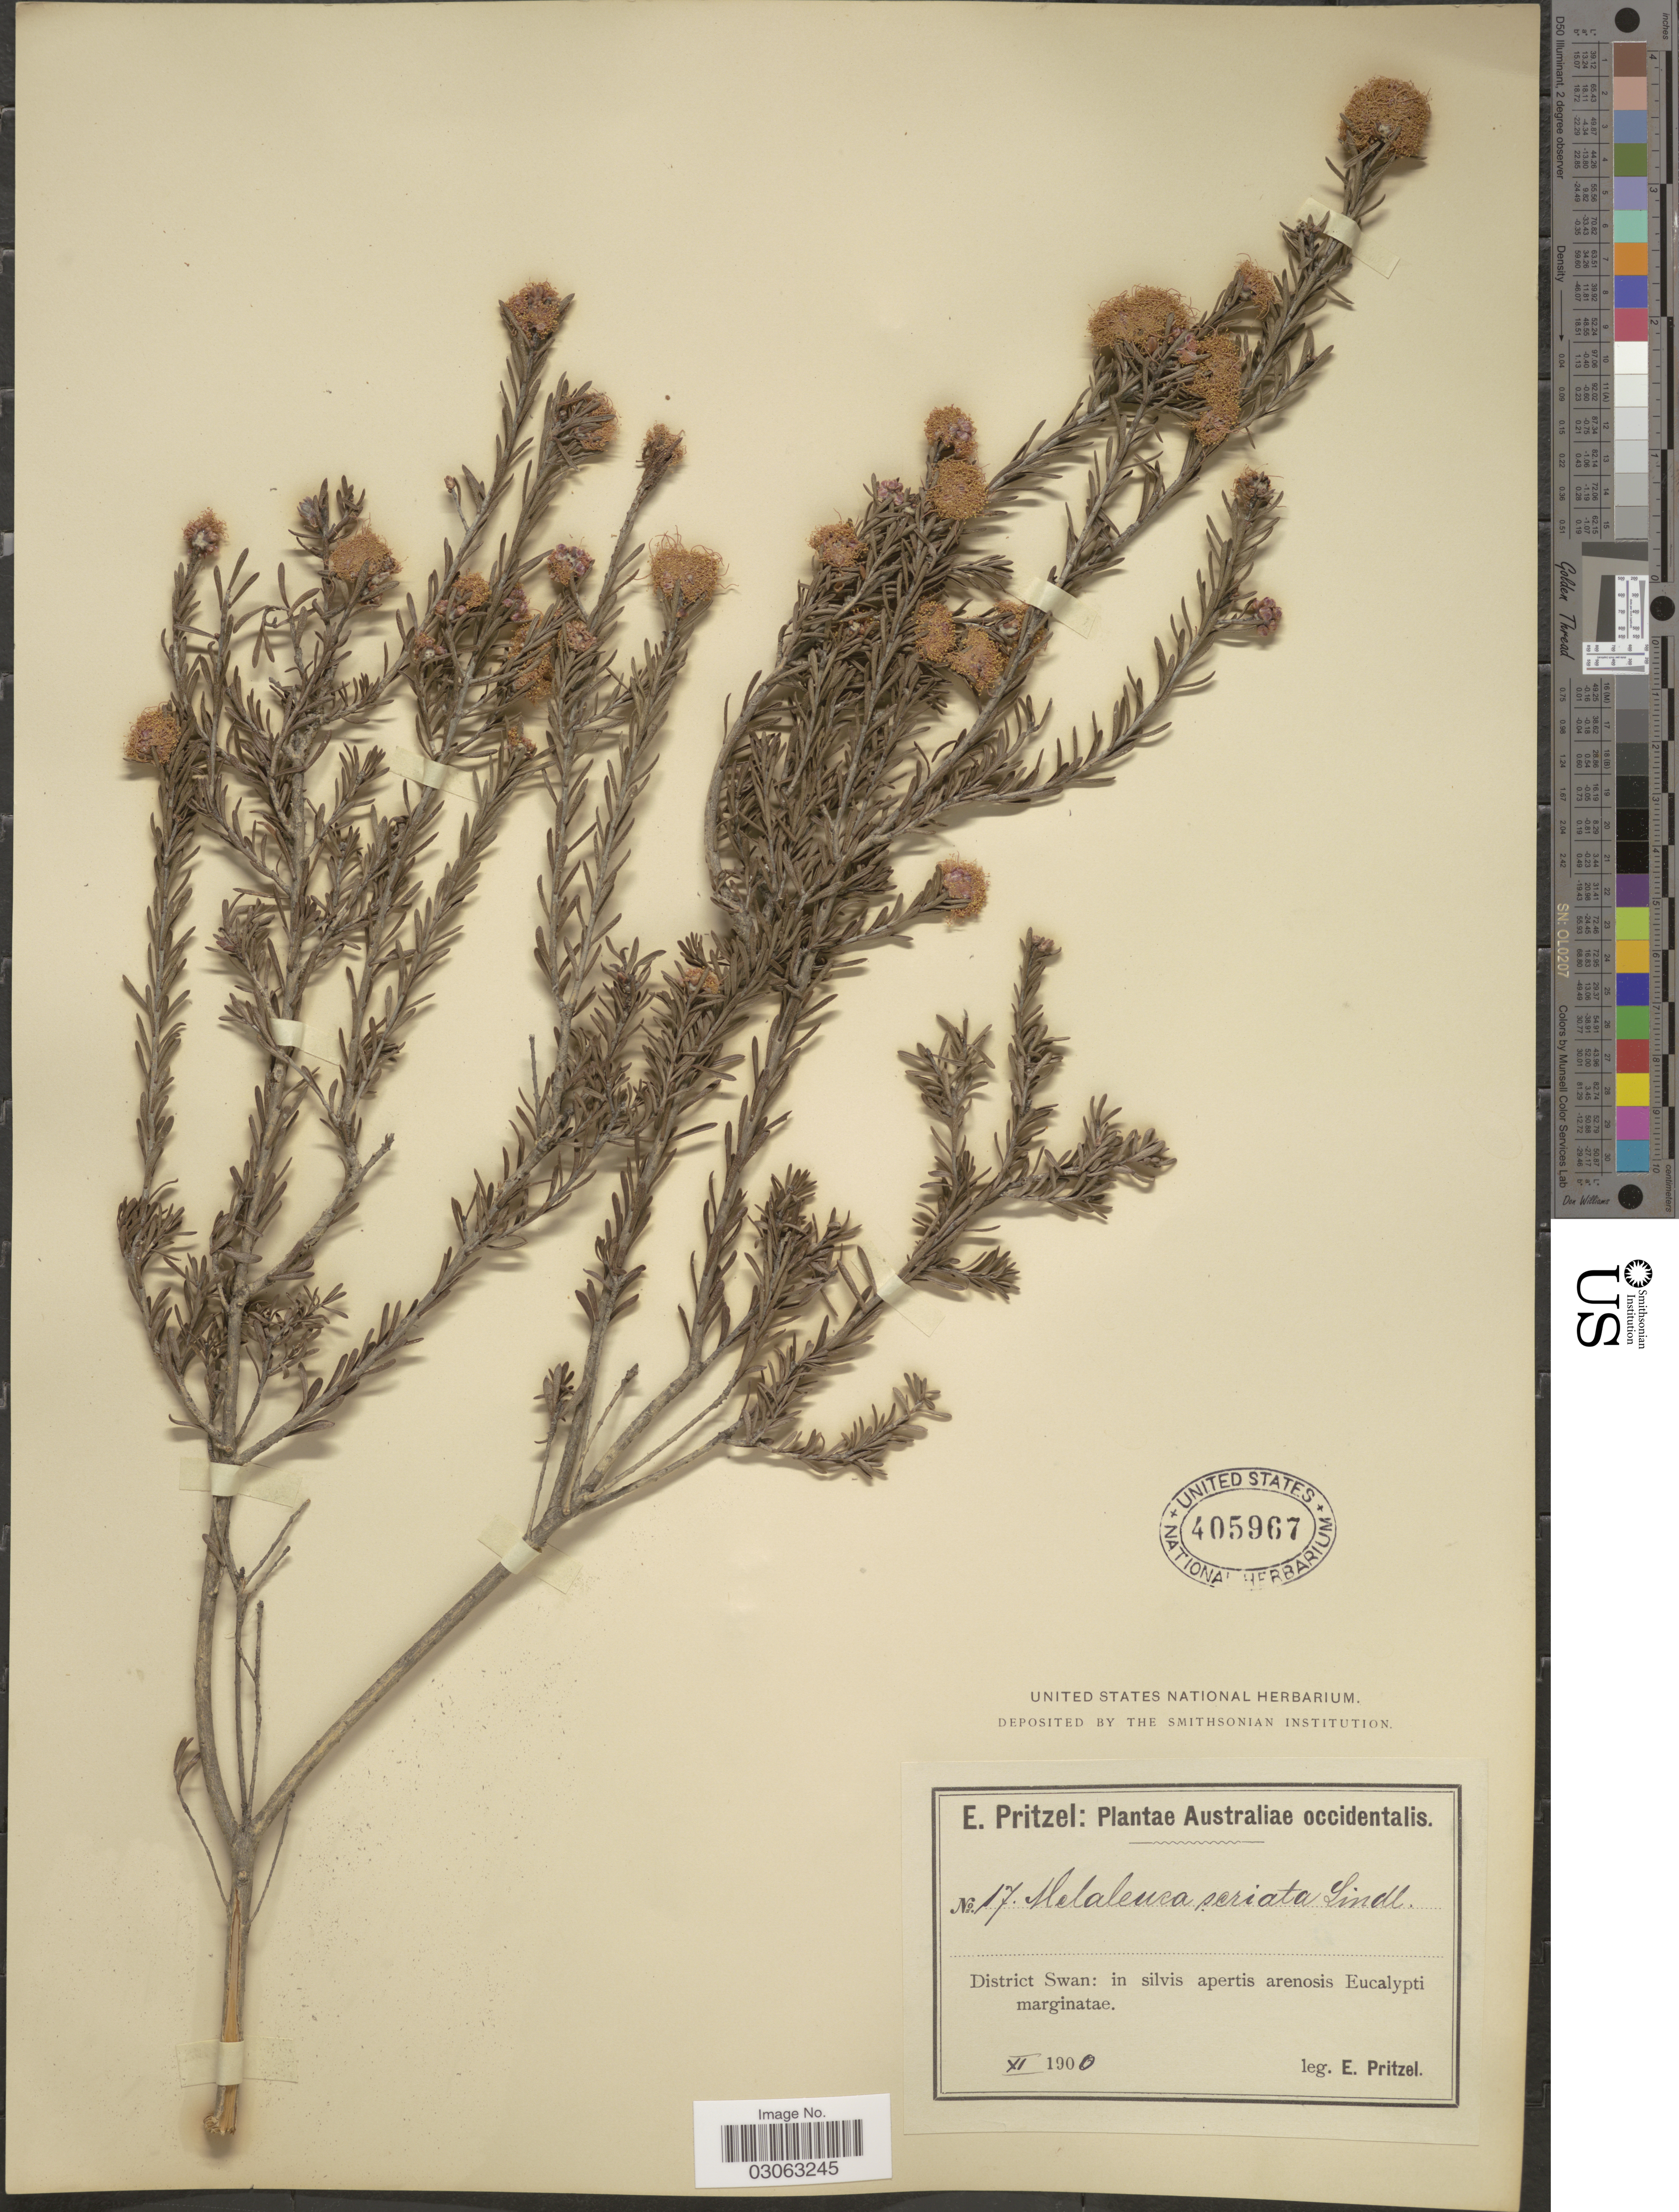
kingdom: Plantae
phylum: Tracheophyta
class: Magnoliopsida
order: Myrtales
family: Myrtaceae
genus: Melaleuca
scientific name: Melaleuca seriata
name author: Lindl.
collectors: E. G. Pritzel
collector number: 17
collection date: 1900-11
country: Australia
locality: District Swan: in silvis apertis arenosis Eucalypti marginatae.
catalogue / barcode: US 405967